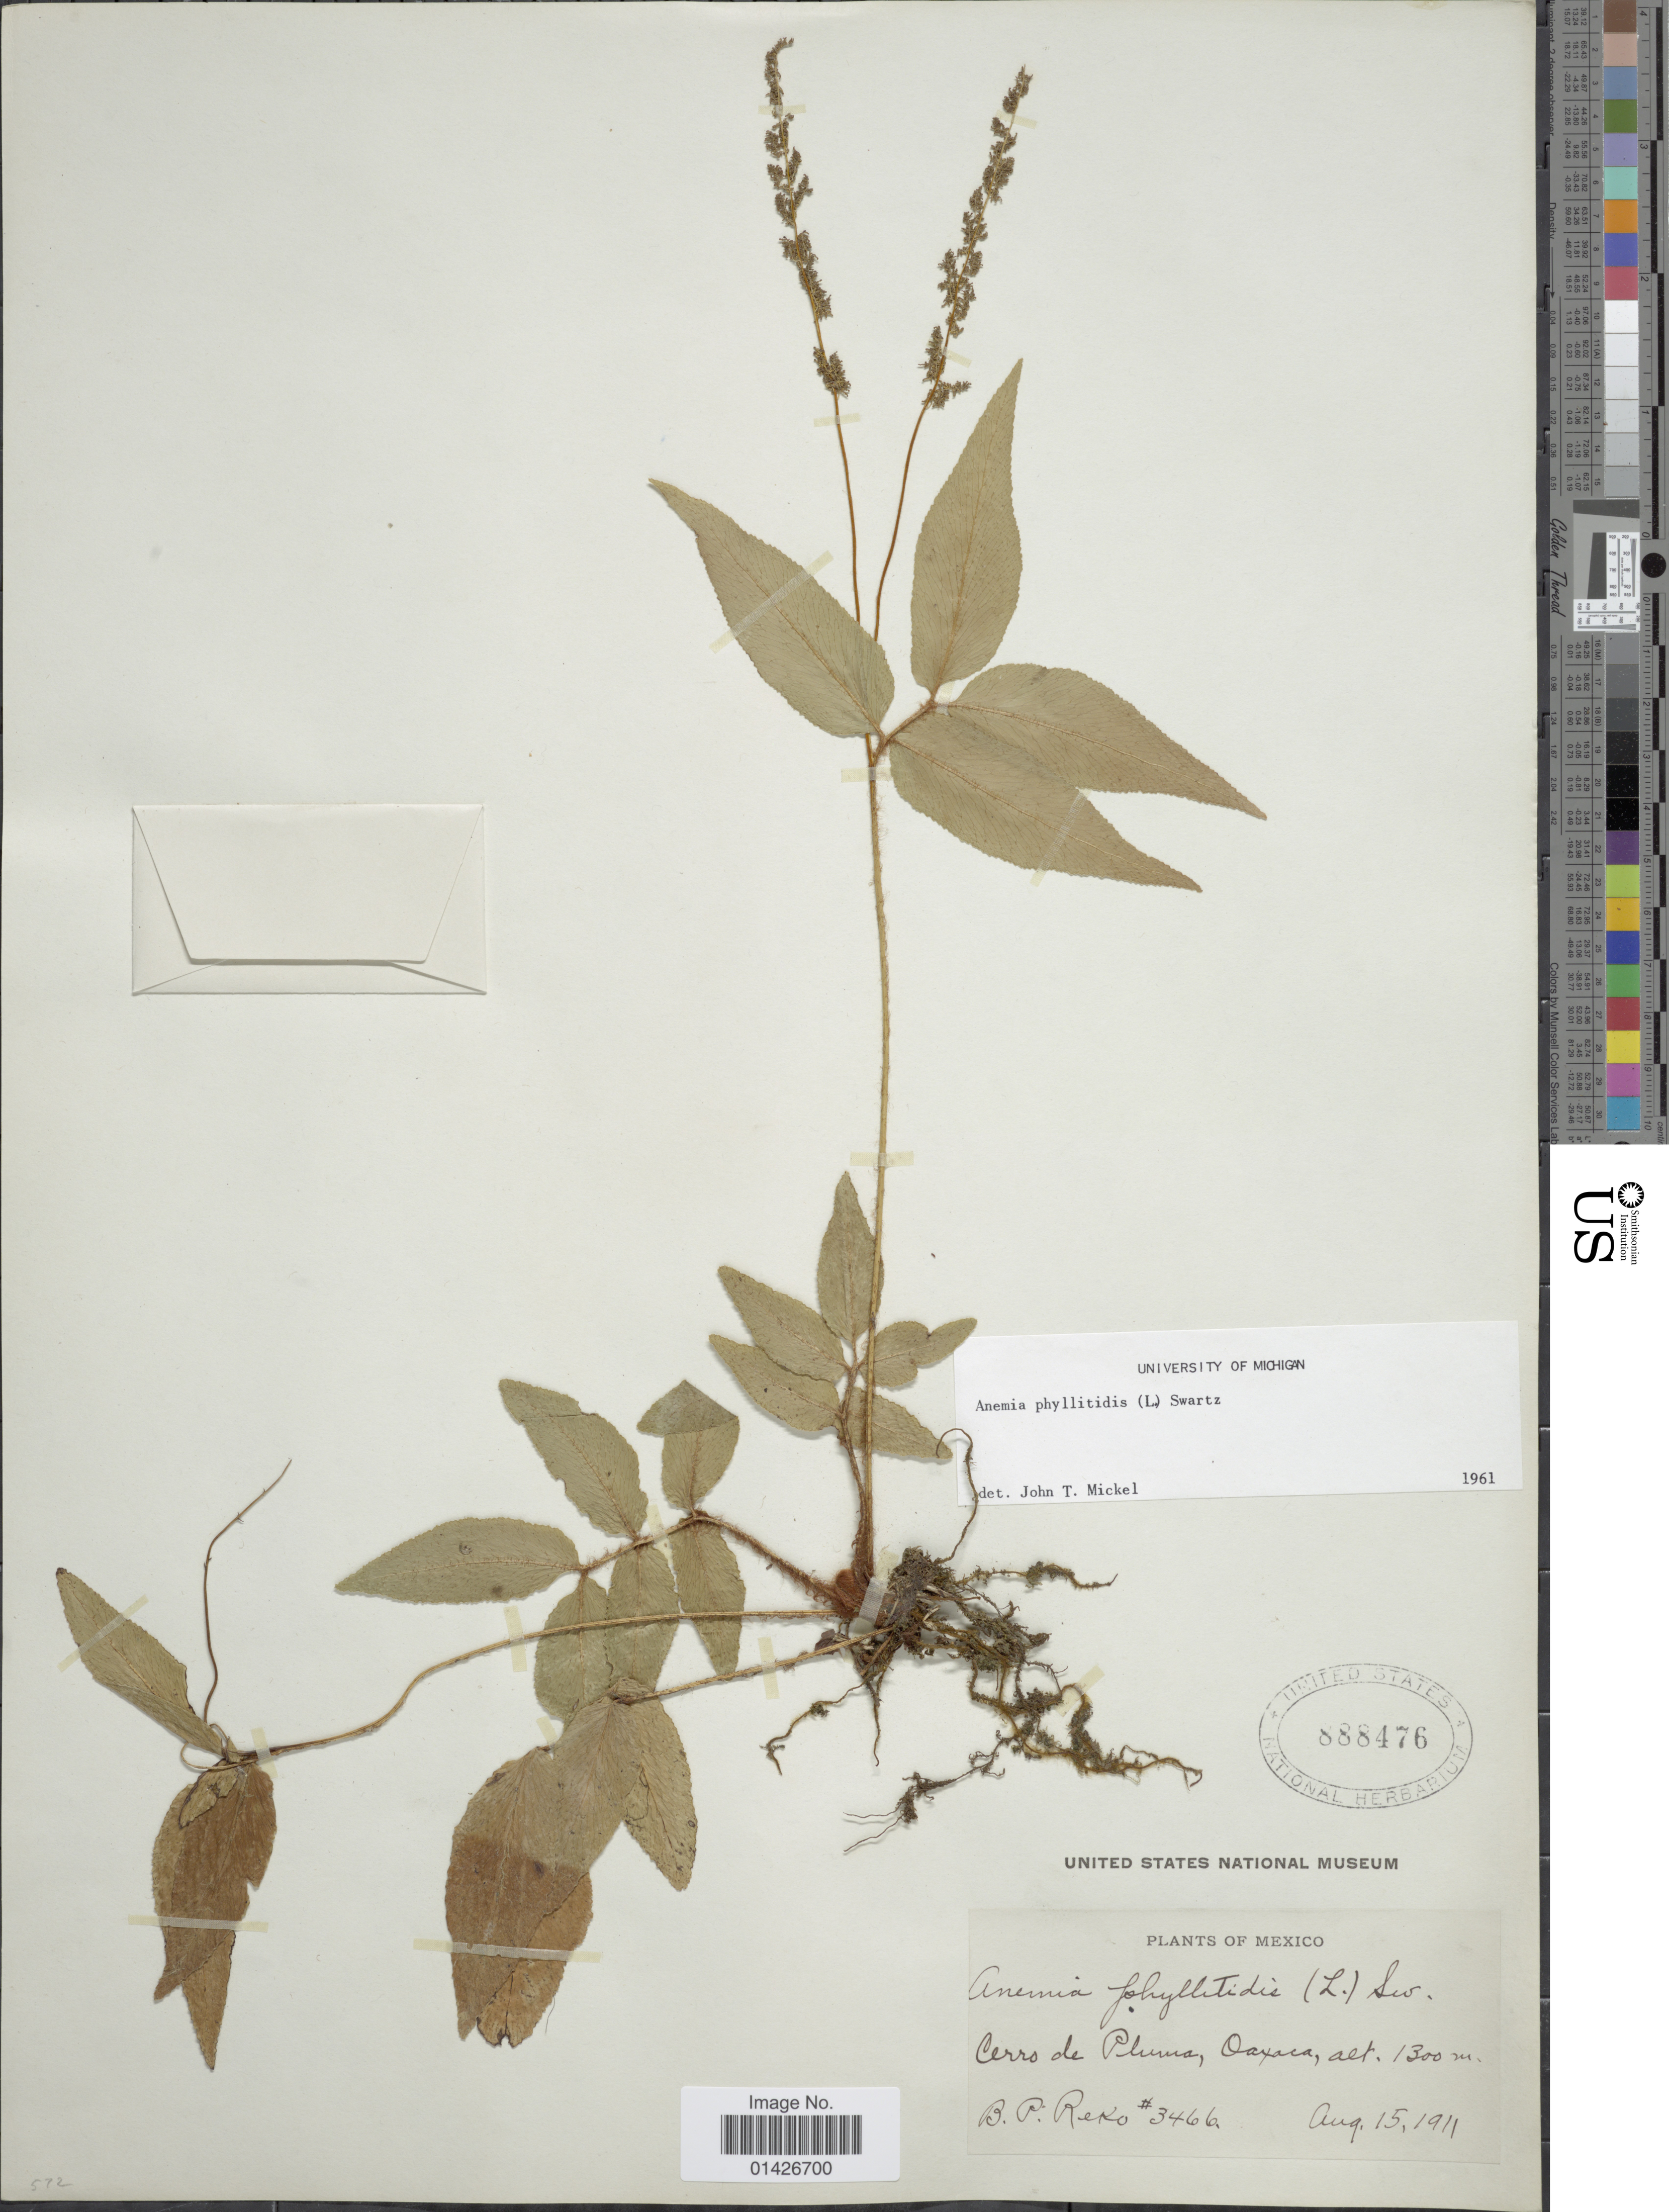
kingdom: Plantae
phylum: Tracheophyta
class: Polypodiopsida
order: Schizaeales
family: Anemiaceae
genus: Anemia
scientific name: Anemia phyllitidis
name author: (L.) Sw.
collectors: B. P. Reko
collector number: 3466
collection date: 1911-08-15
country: Mexico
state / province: Oaxaca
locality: Cerro de Plunna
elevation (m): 1300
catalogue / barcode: US 888476